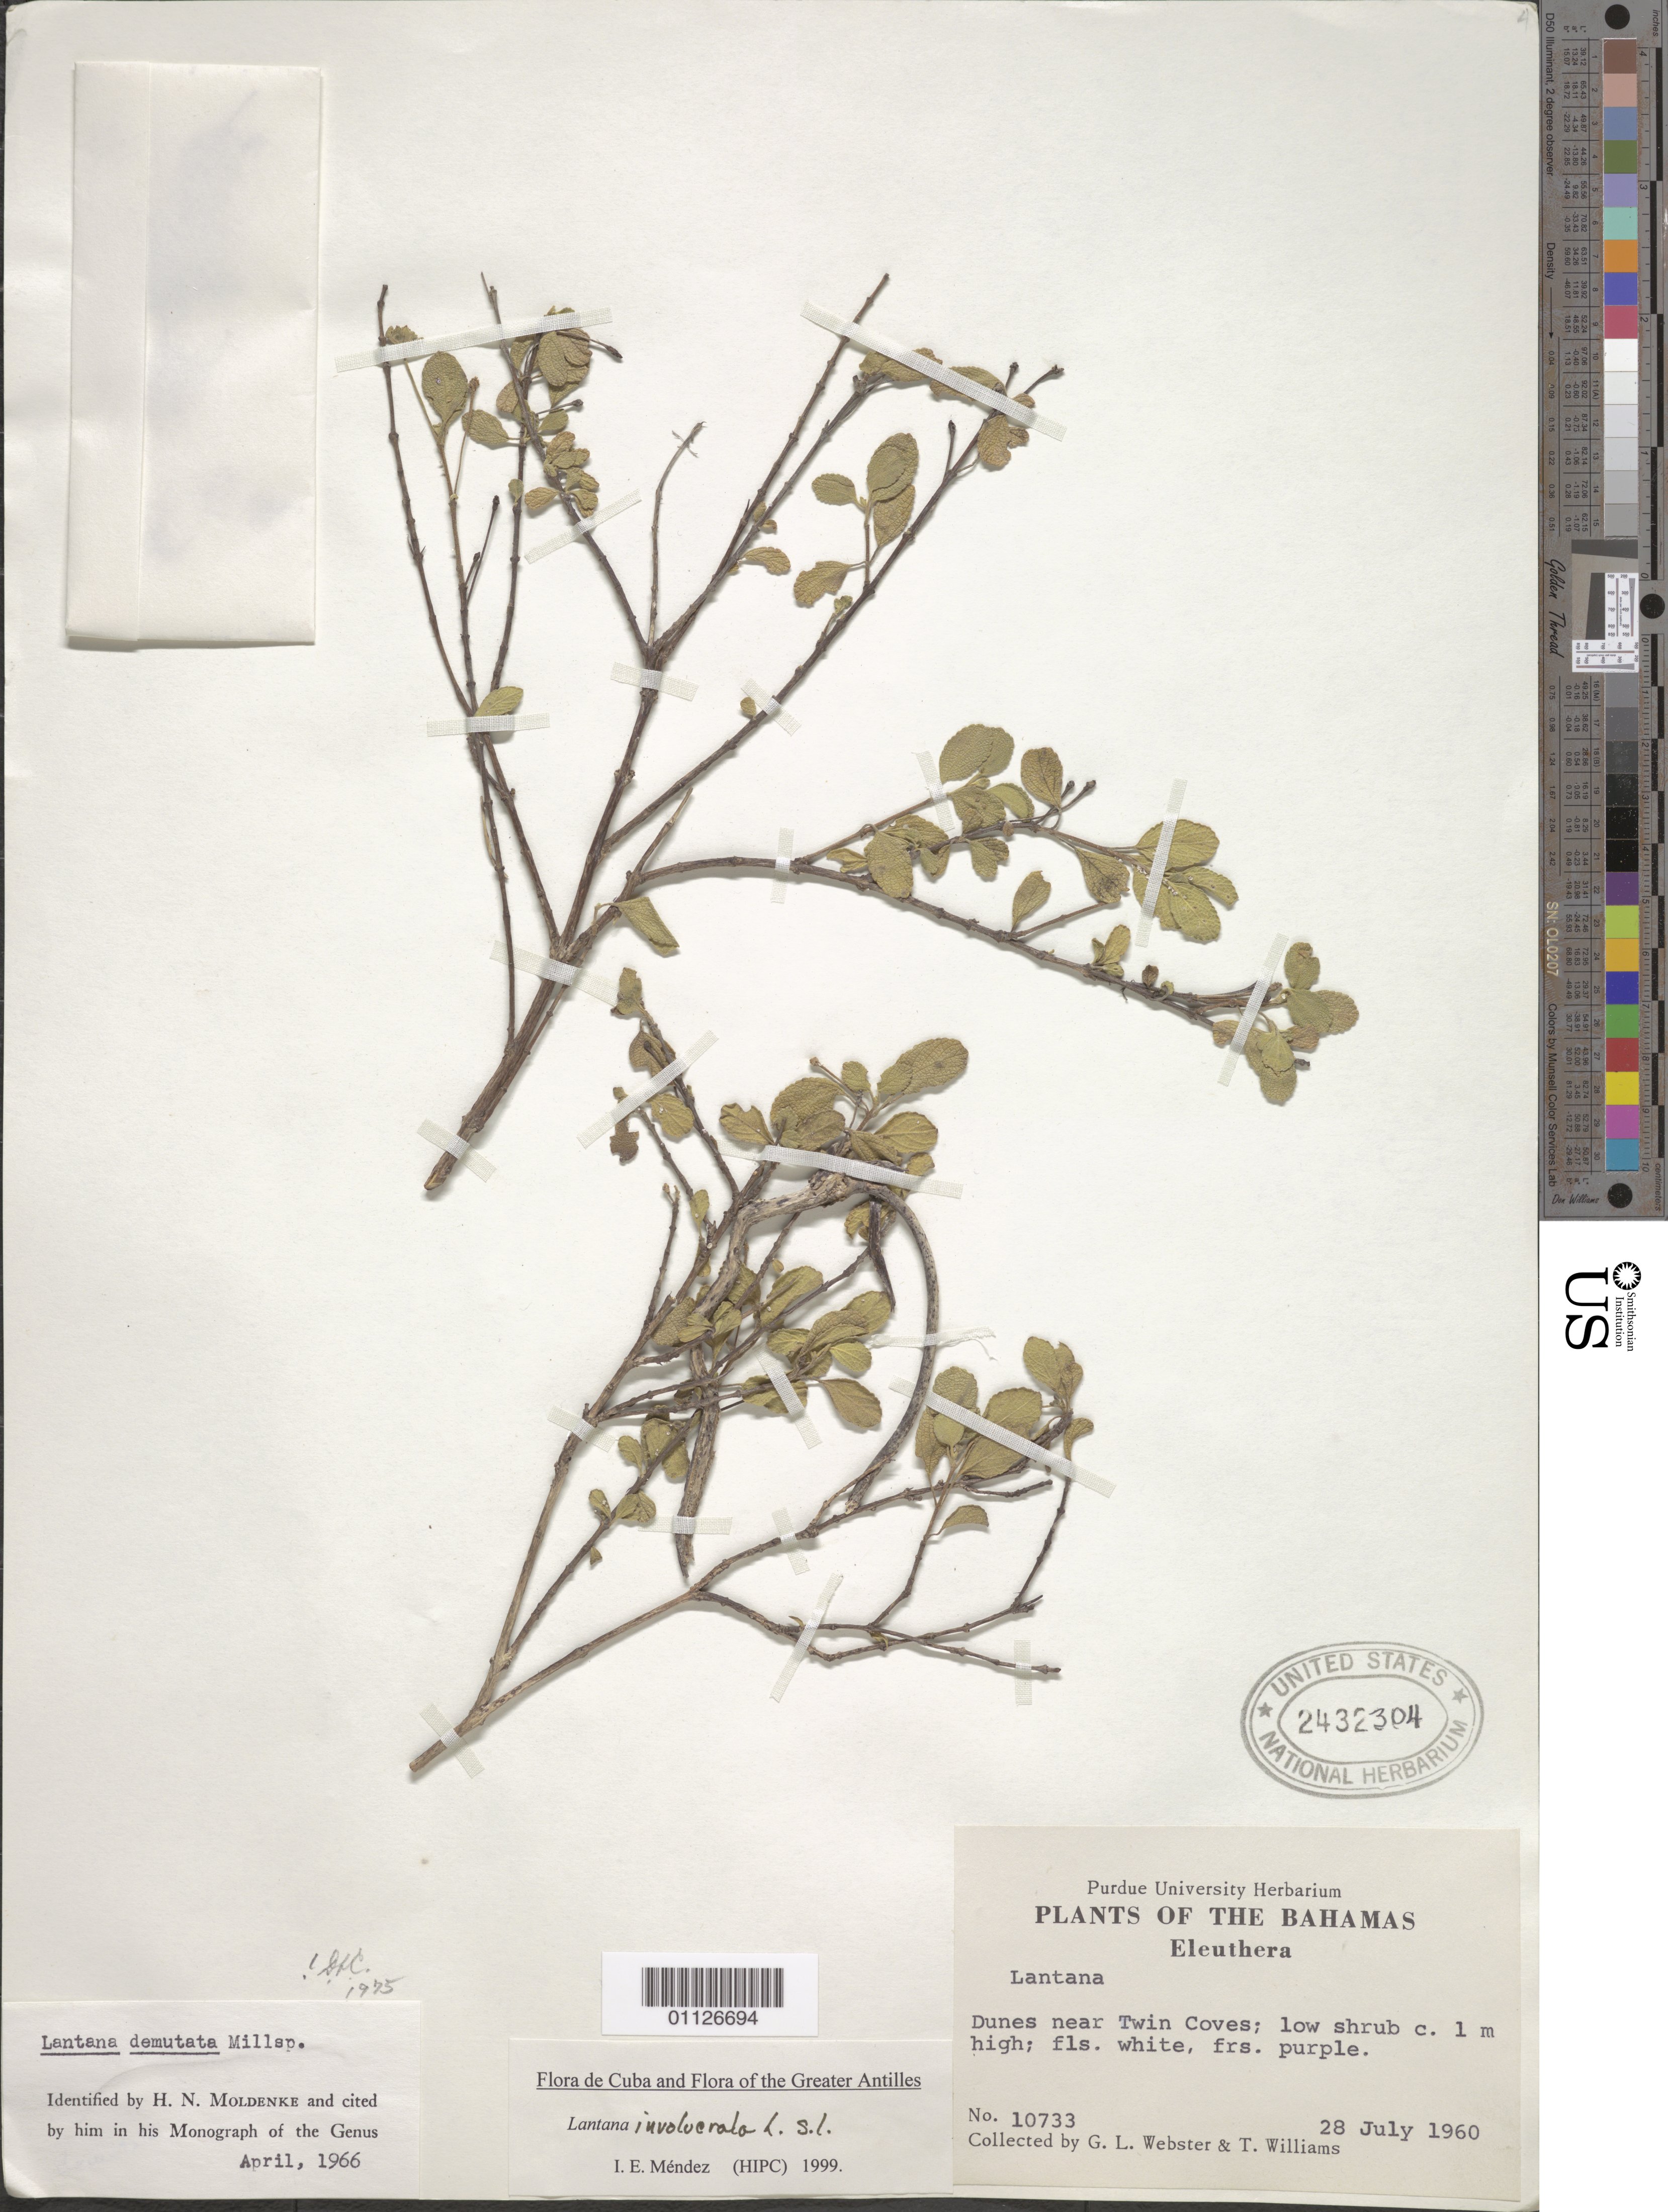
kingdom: Plantae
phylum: Tracheophyta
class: Magnoliopsida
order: Lamiales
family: Verbenaceae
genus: Lantana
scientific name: Lantana involucrata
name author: L.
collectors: G. L. Webster & T. Williams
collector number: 10733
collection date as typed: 28 Jul 1960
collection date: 1960-07-28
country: Bahamas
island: Eleuthera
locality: Dunes near Twin Coves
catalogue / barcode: US 2432304